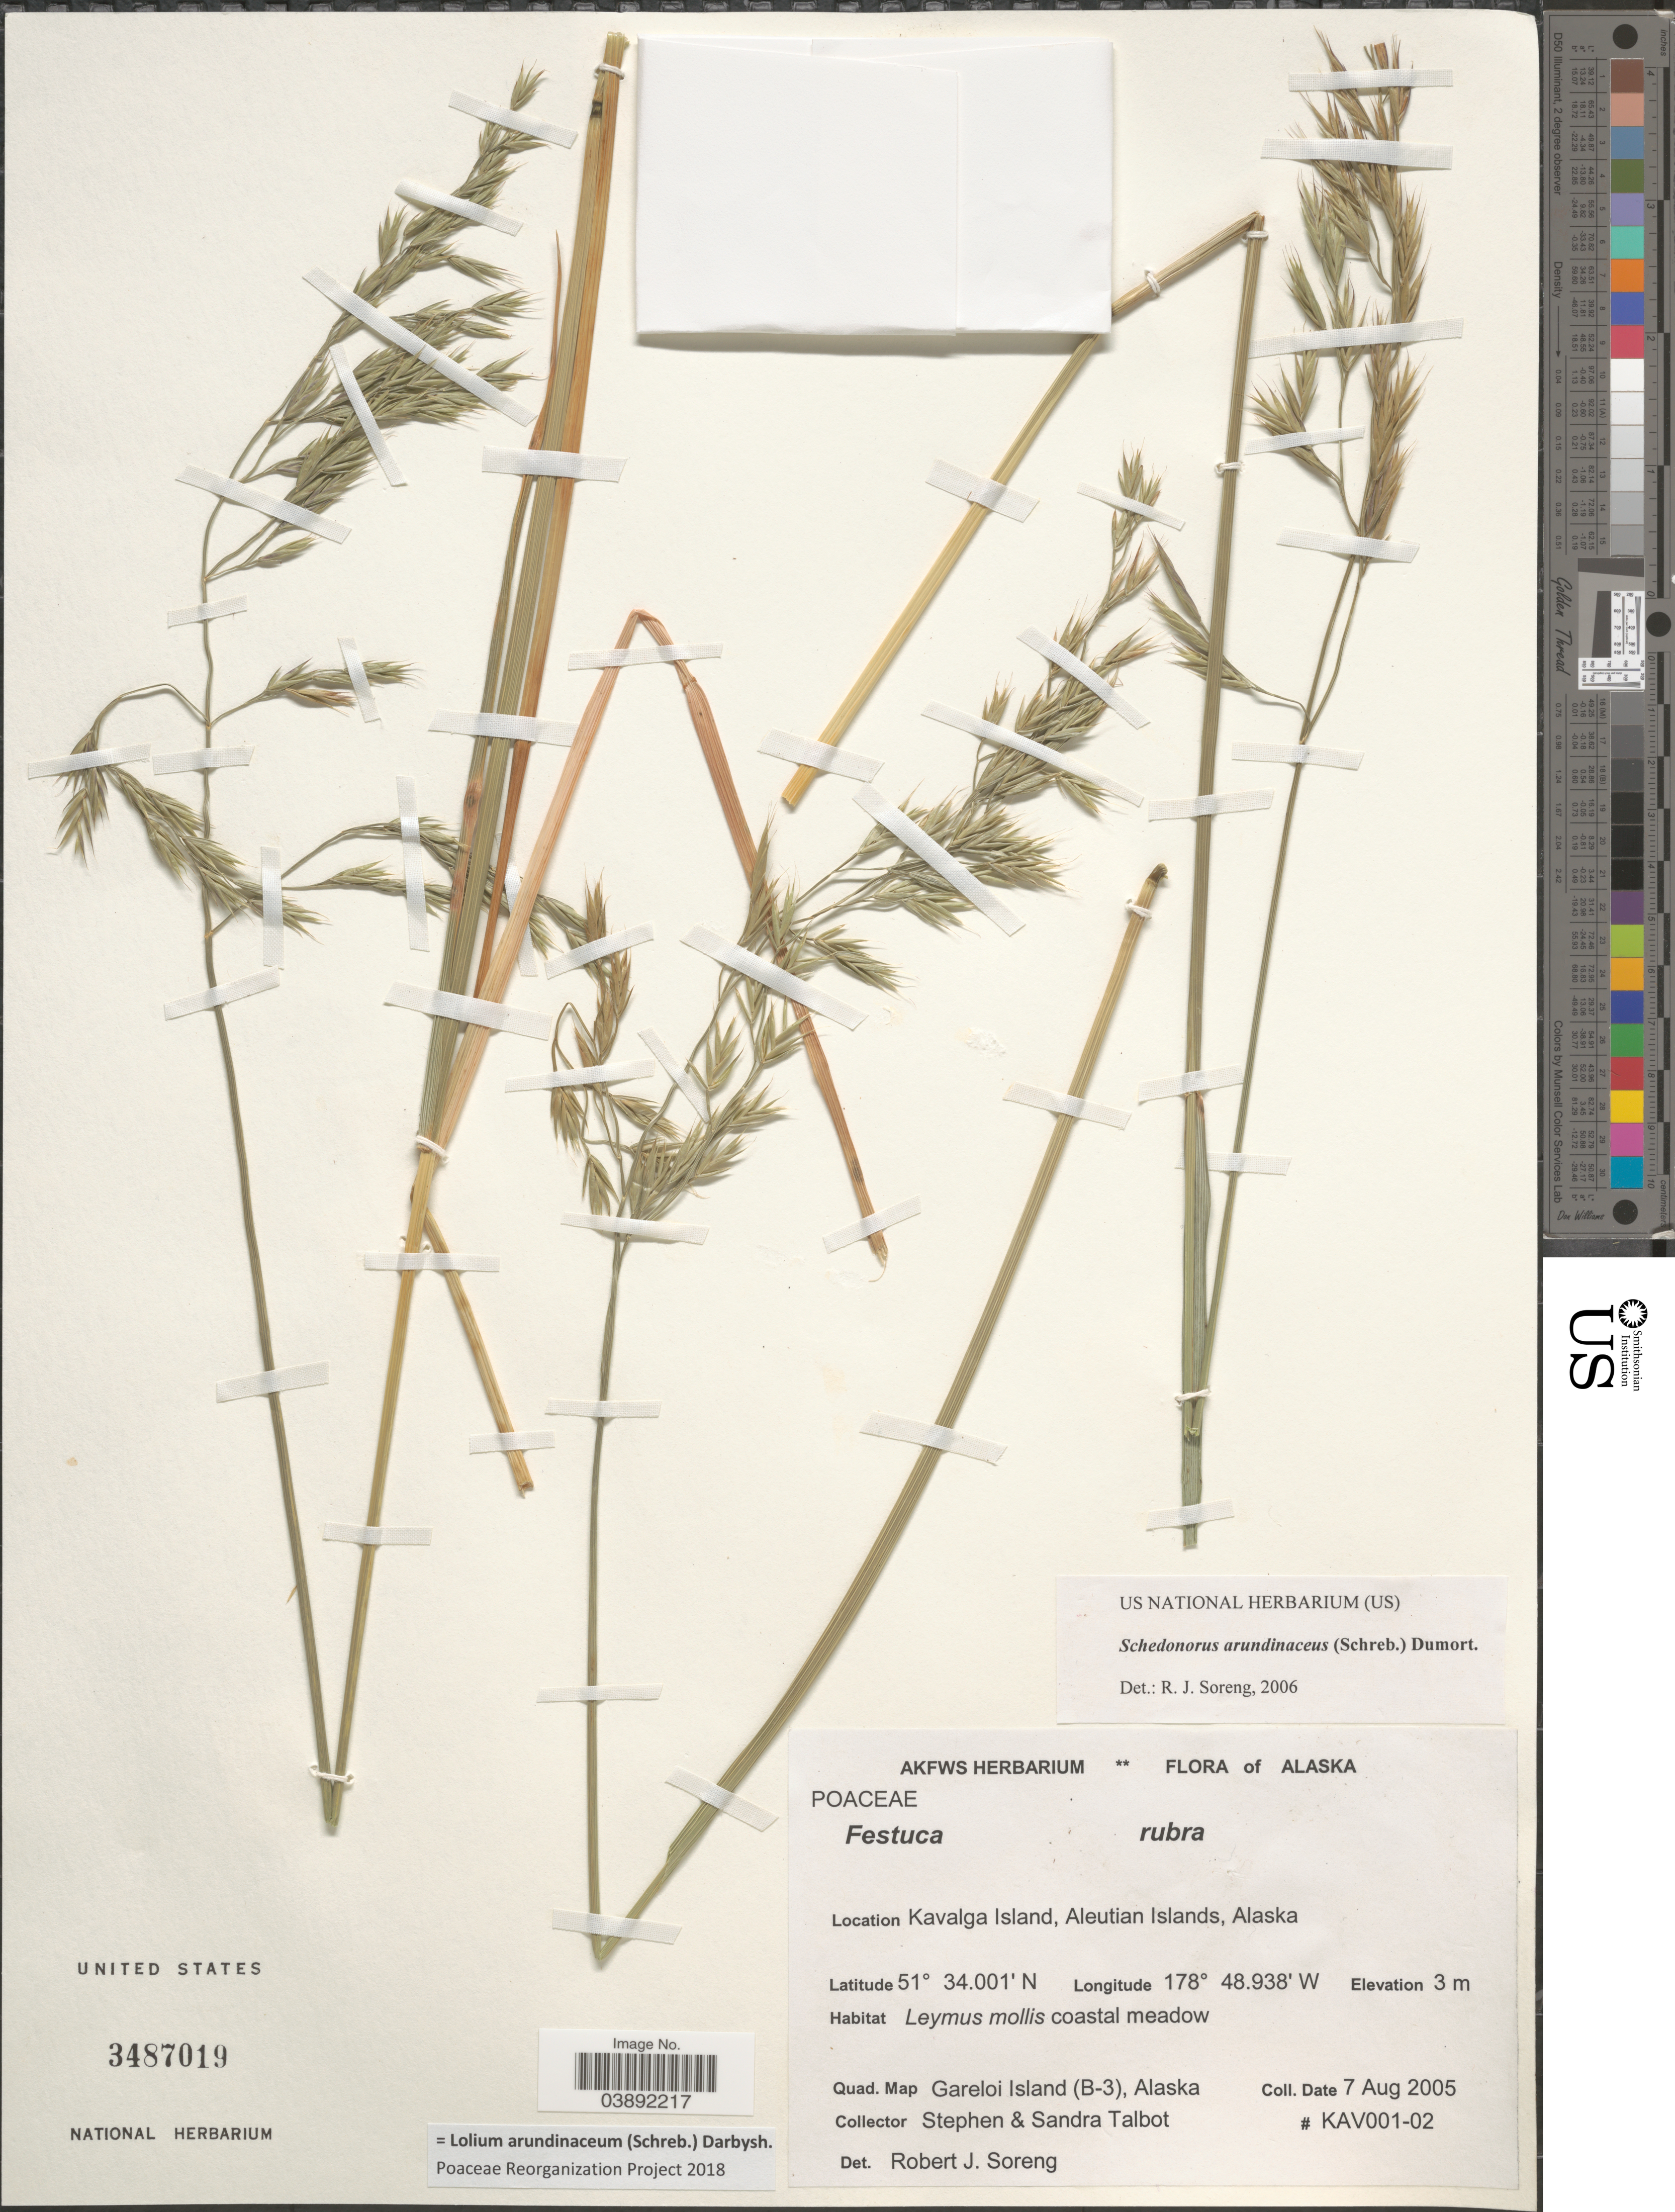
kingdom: Plantae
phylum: Tracheophyta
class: Liliopsida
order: Poales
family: Poaceae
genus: Lolium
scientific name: Lolium arundinaceum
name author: (Schreb.) Darbysh.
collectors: S. S. Talbot & S. Talbot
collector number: KAV001-02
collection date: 2005-08-07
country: United States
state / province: Alaska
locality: Kavalga Island, Aleutian Islands. Quad. Map Gareloi Island (B-3).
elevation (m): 3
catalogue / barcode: US 3487019